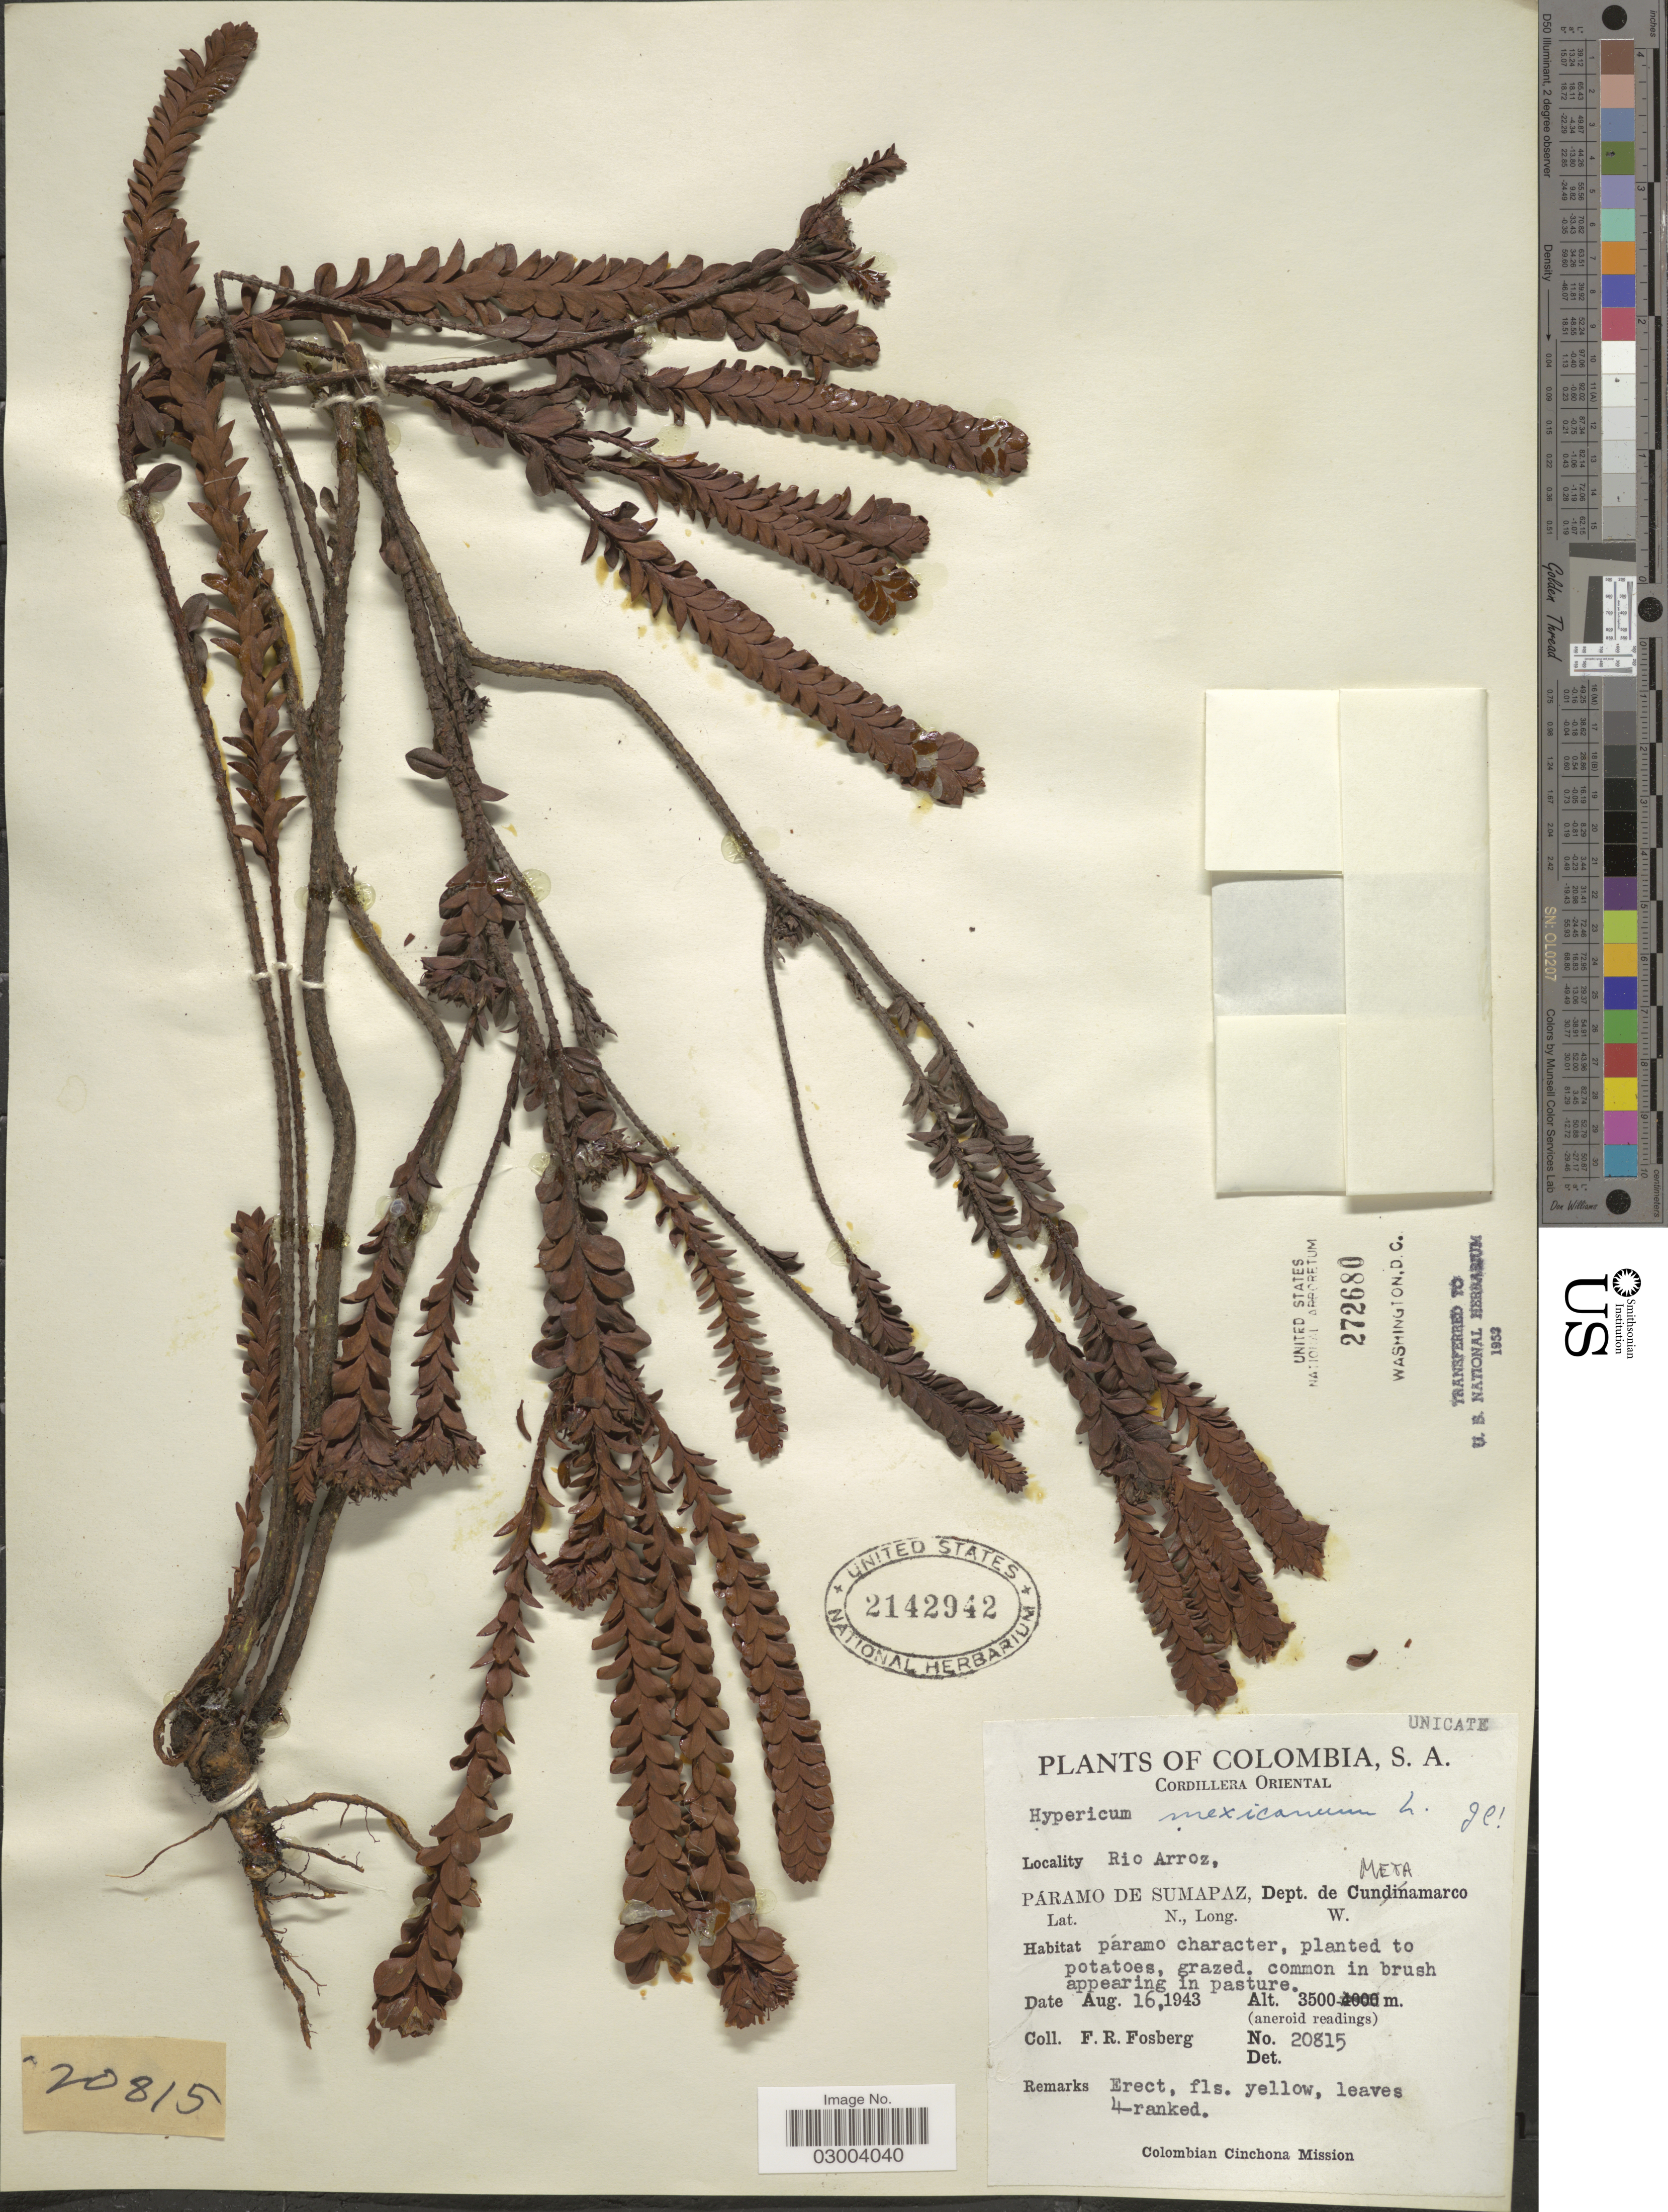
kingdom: Plantae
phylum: Tracheophyta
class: Magnoliopsida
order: Malpighiales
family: Hypericaceae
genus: Hypericum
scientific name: Hypericum mexicanum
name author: L.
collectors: F. R. Fosberg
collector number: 20815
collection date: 1943-08-16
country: Colombia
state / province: Meta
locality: Cordillera Oriental, Rio Arroz, Páramo de Sumapaz, Dept. de Meta.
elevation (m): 3500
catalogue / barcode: US 2142942